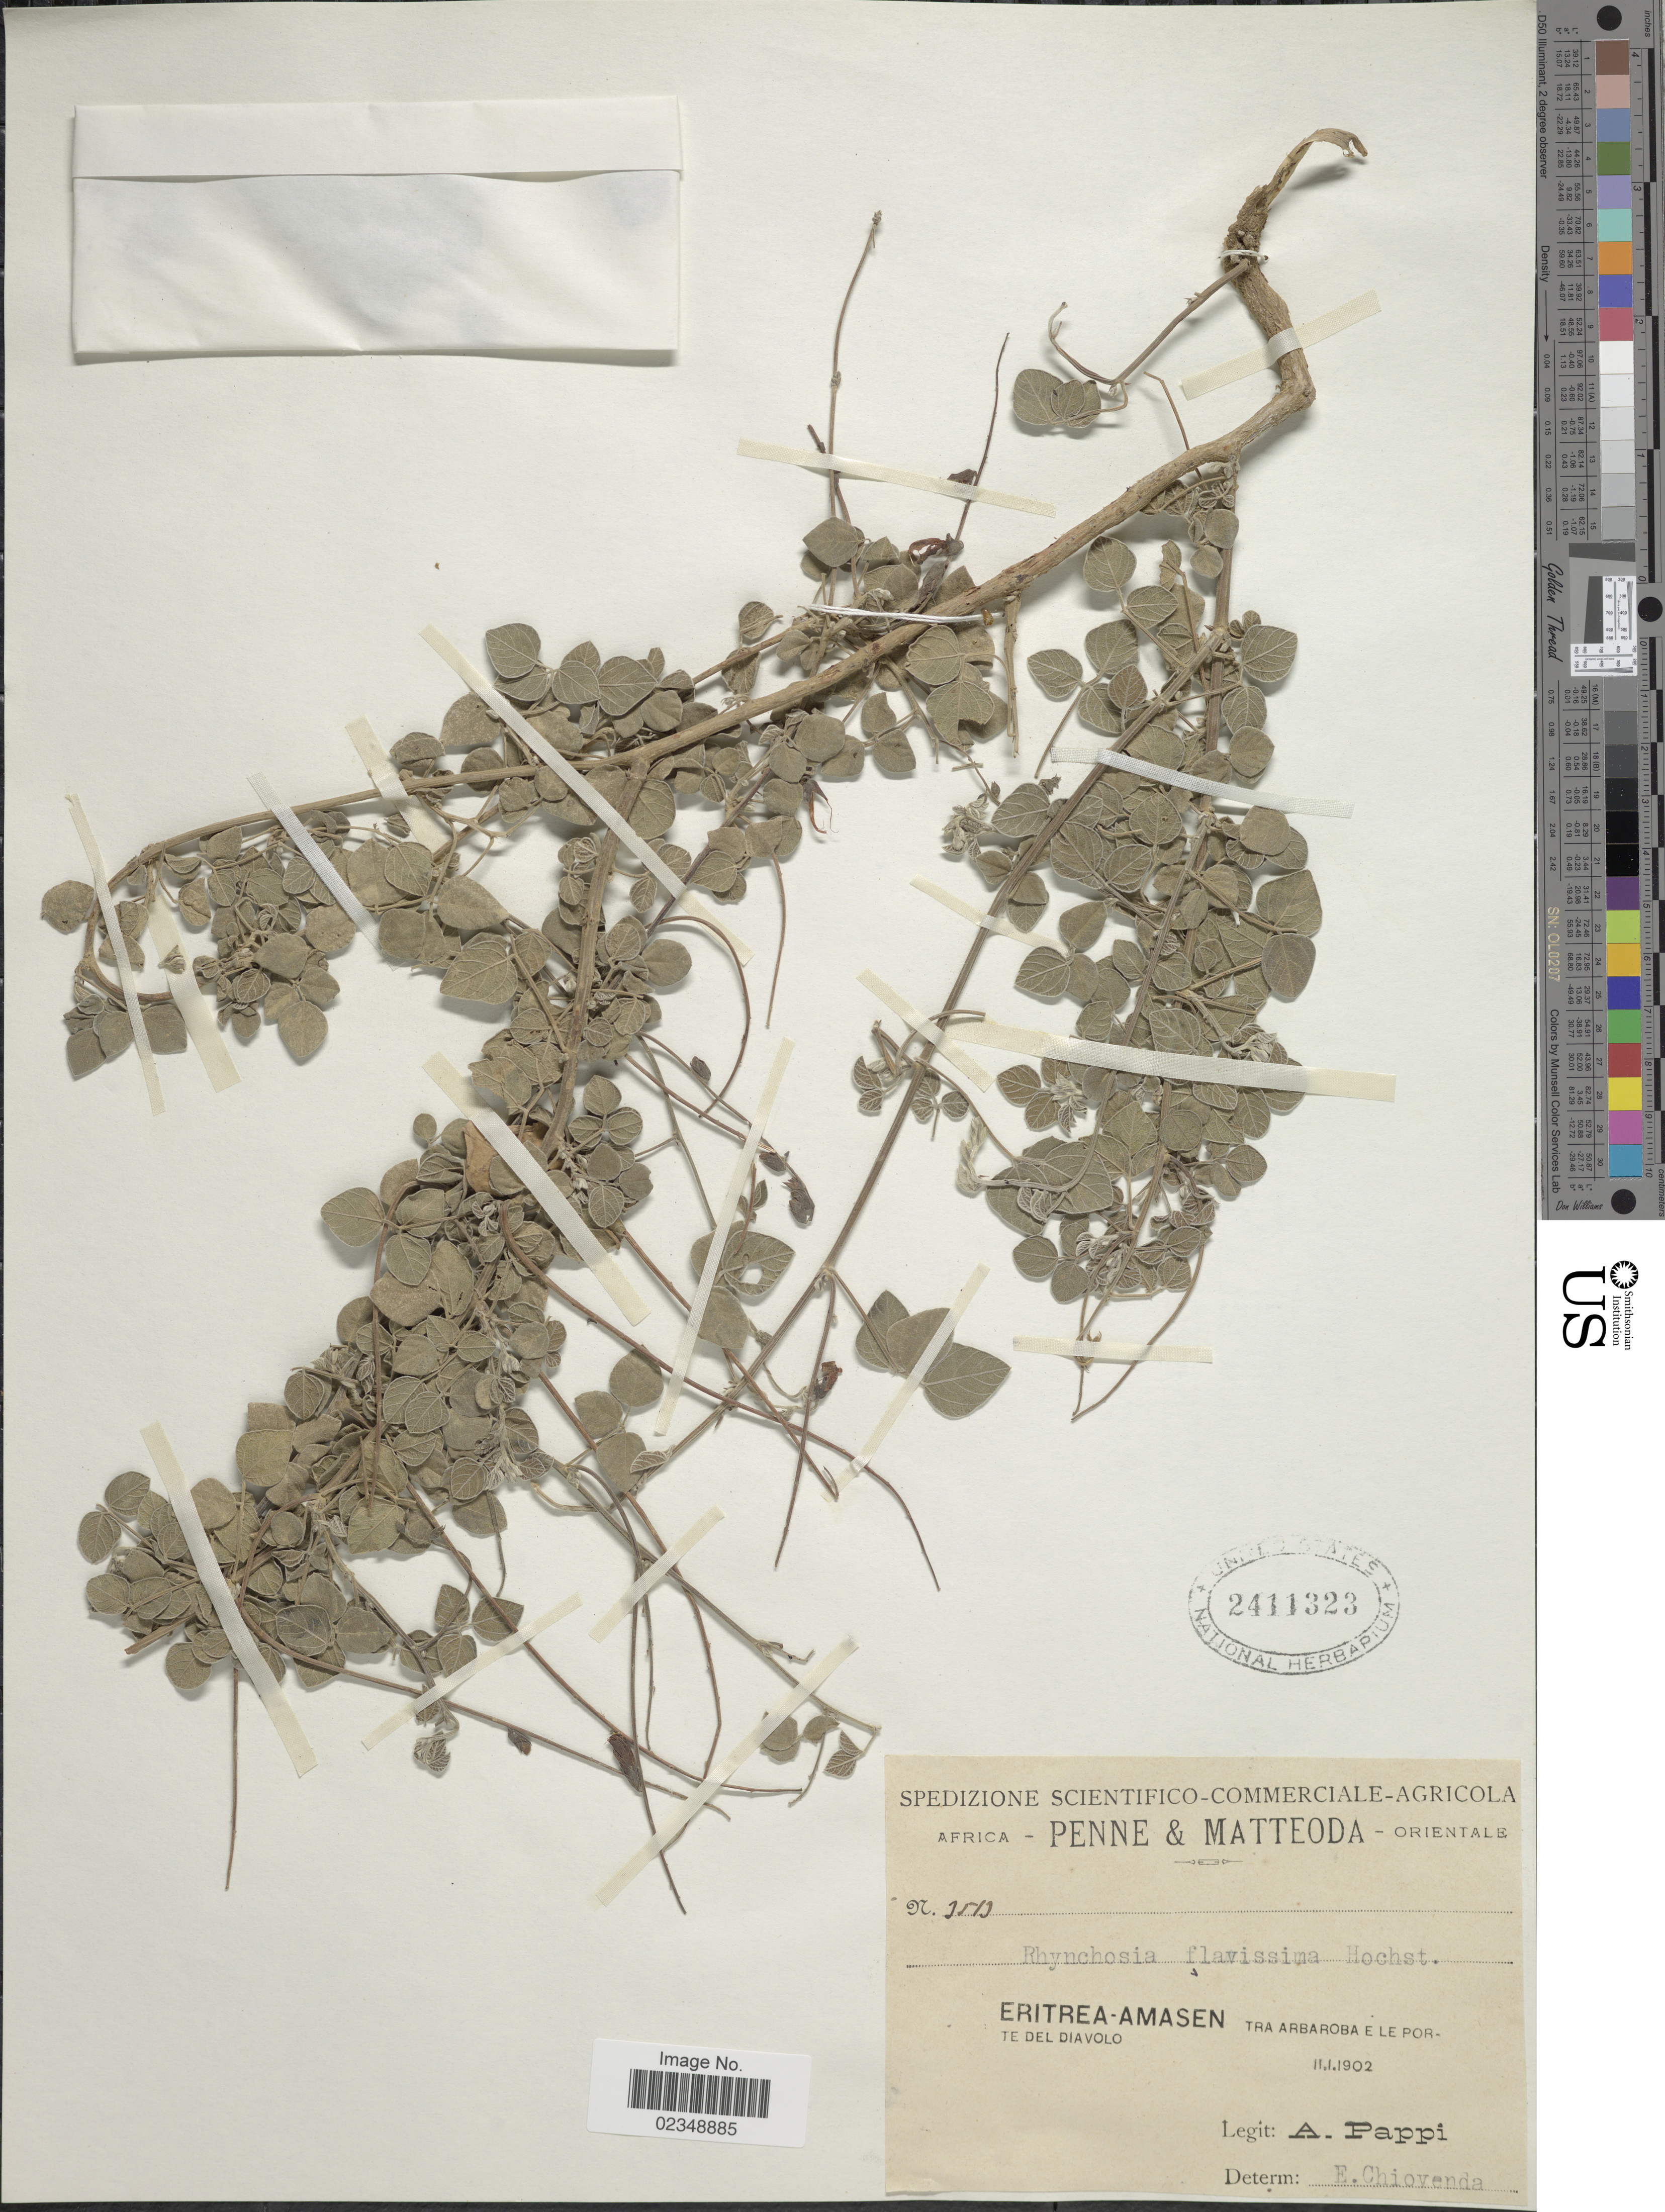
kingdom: Plantae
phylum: Tracheophyta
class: Magnoliopsida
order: Fabales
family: Fabaceae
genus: Rhynchosia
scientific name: Rhynchosia flavissima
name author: Hochst. ex Baker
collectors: A. Pappi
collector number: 3513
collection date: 1902-01-11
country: Eritrea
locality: Eritrea-Amasen tra arbaroba e le porte del Diavolo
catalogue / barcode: US 2411323